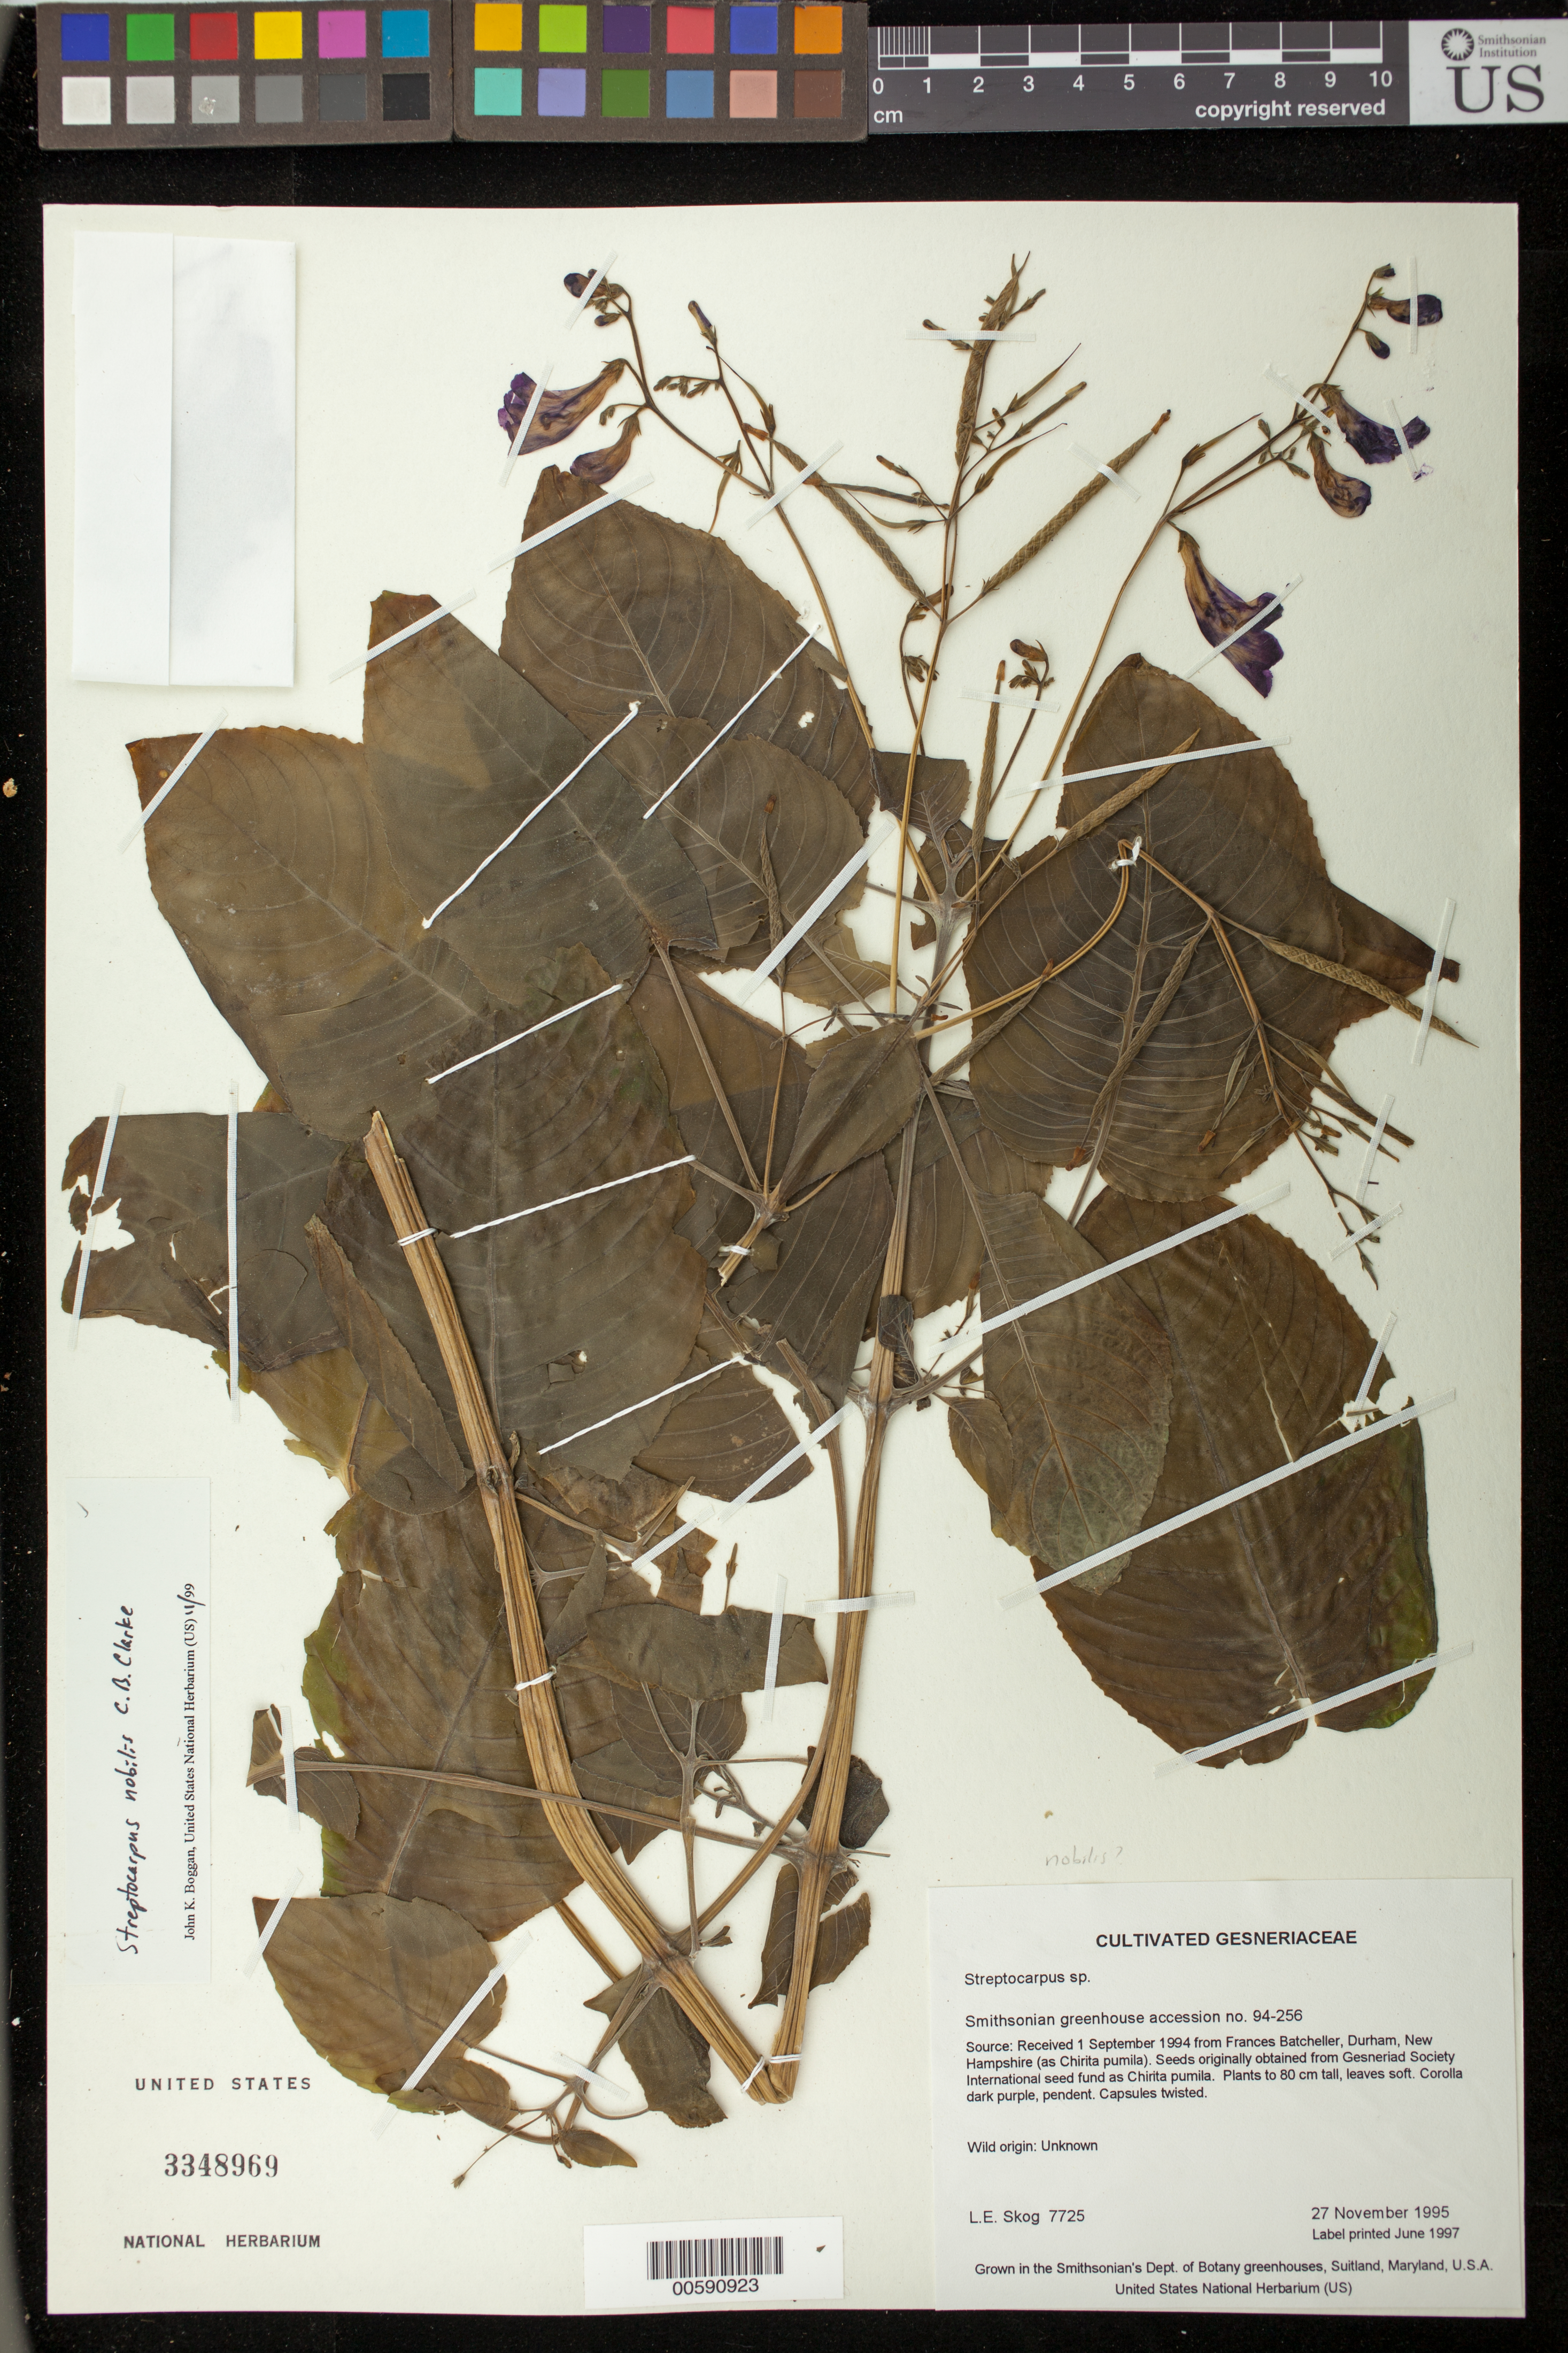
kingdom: Plantae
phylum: Tracheophyta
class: Magnoliopsida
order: Lamiales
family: Gesneriaceae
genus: Streptocarpus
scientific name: Streptocarpus nobilis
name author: C.B. Clarke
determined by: Boggan, J. K., (US), NMNH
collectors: L. E. Skog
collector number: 7725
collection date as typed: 27 Nov 1995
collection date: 1995-11-27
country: United States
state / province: Maryland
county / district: Prince George's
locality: Grown in the Smithsonian's Dept. of Botany greenhouses, Suitland, Maryland, U.S.A.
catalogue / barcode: US 3348969